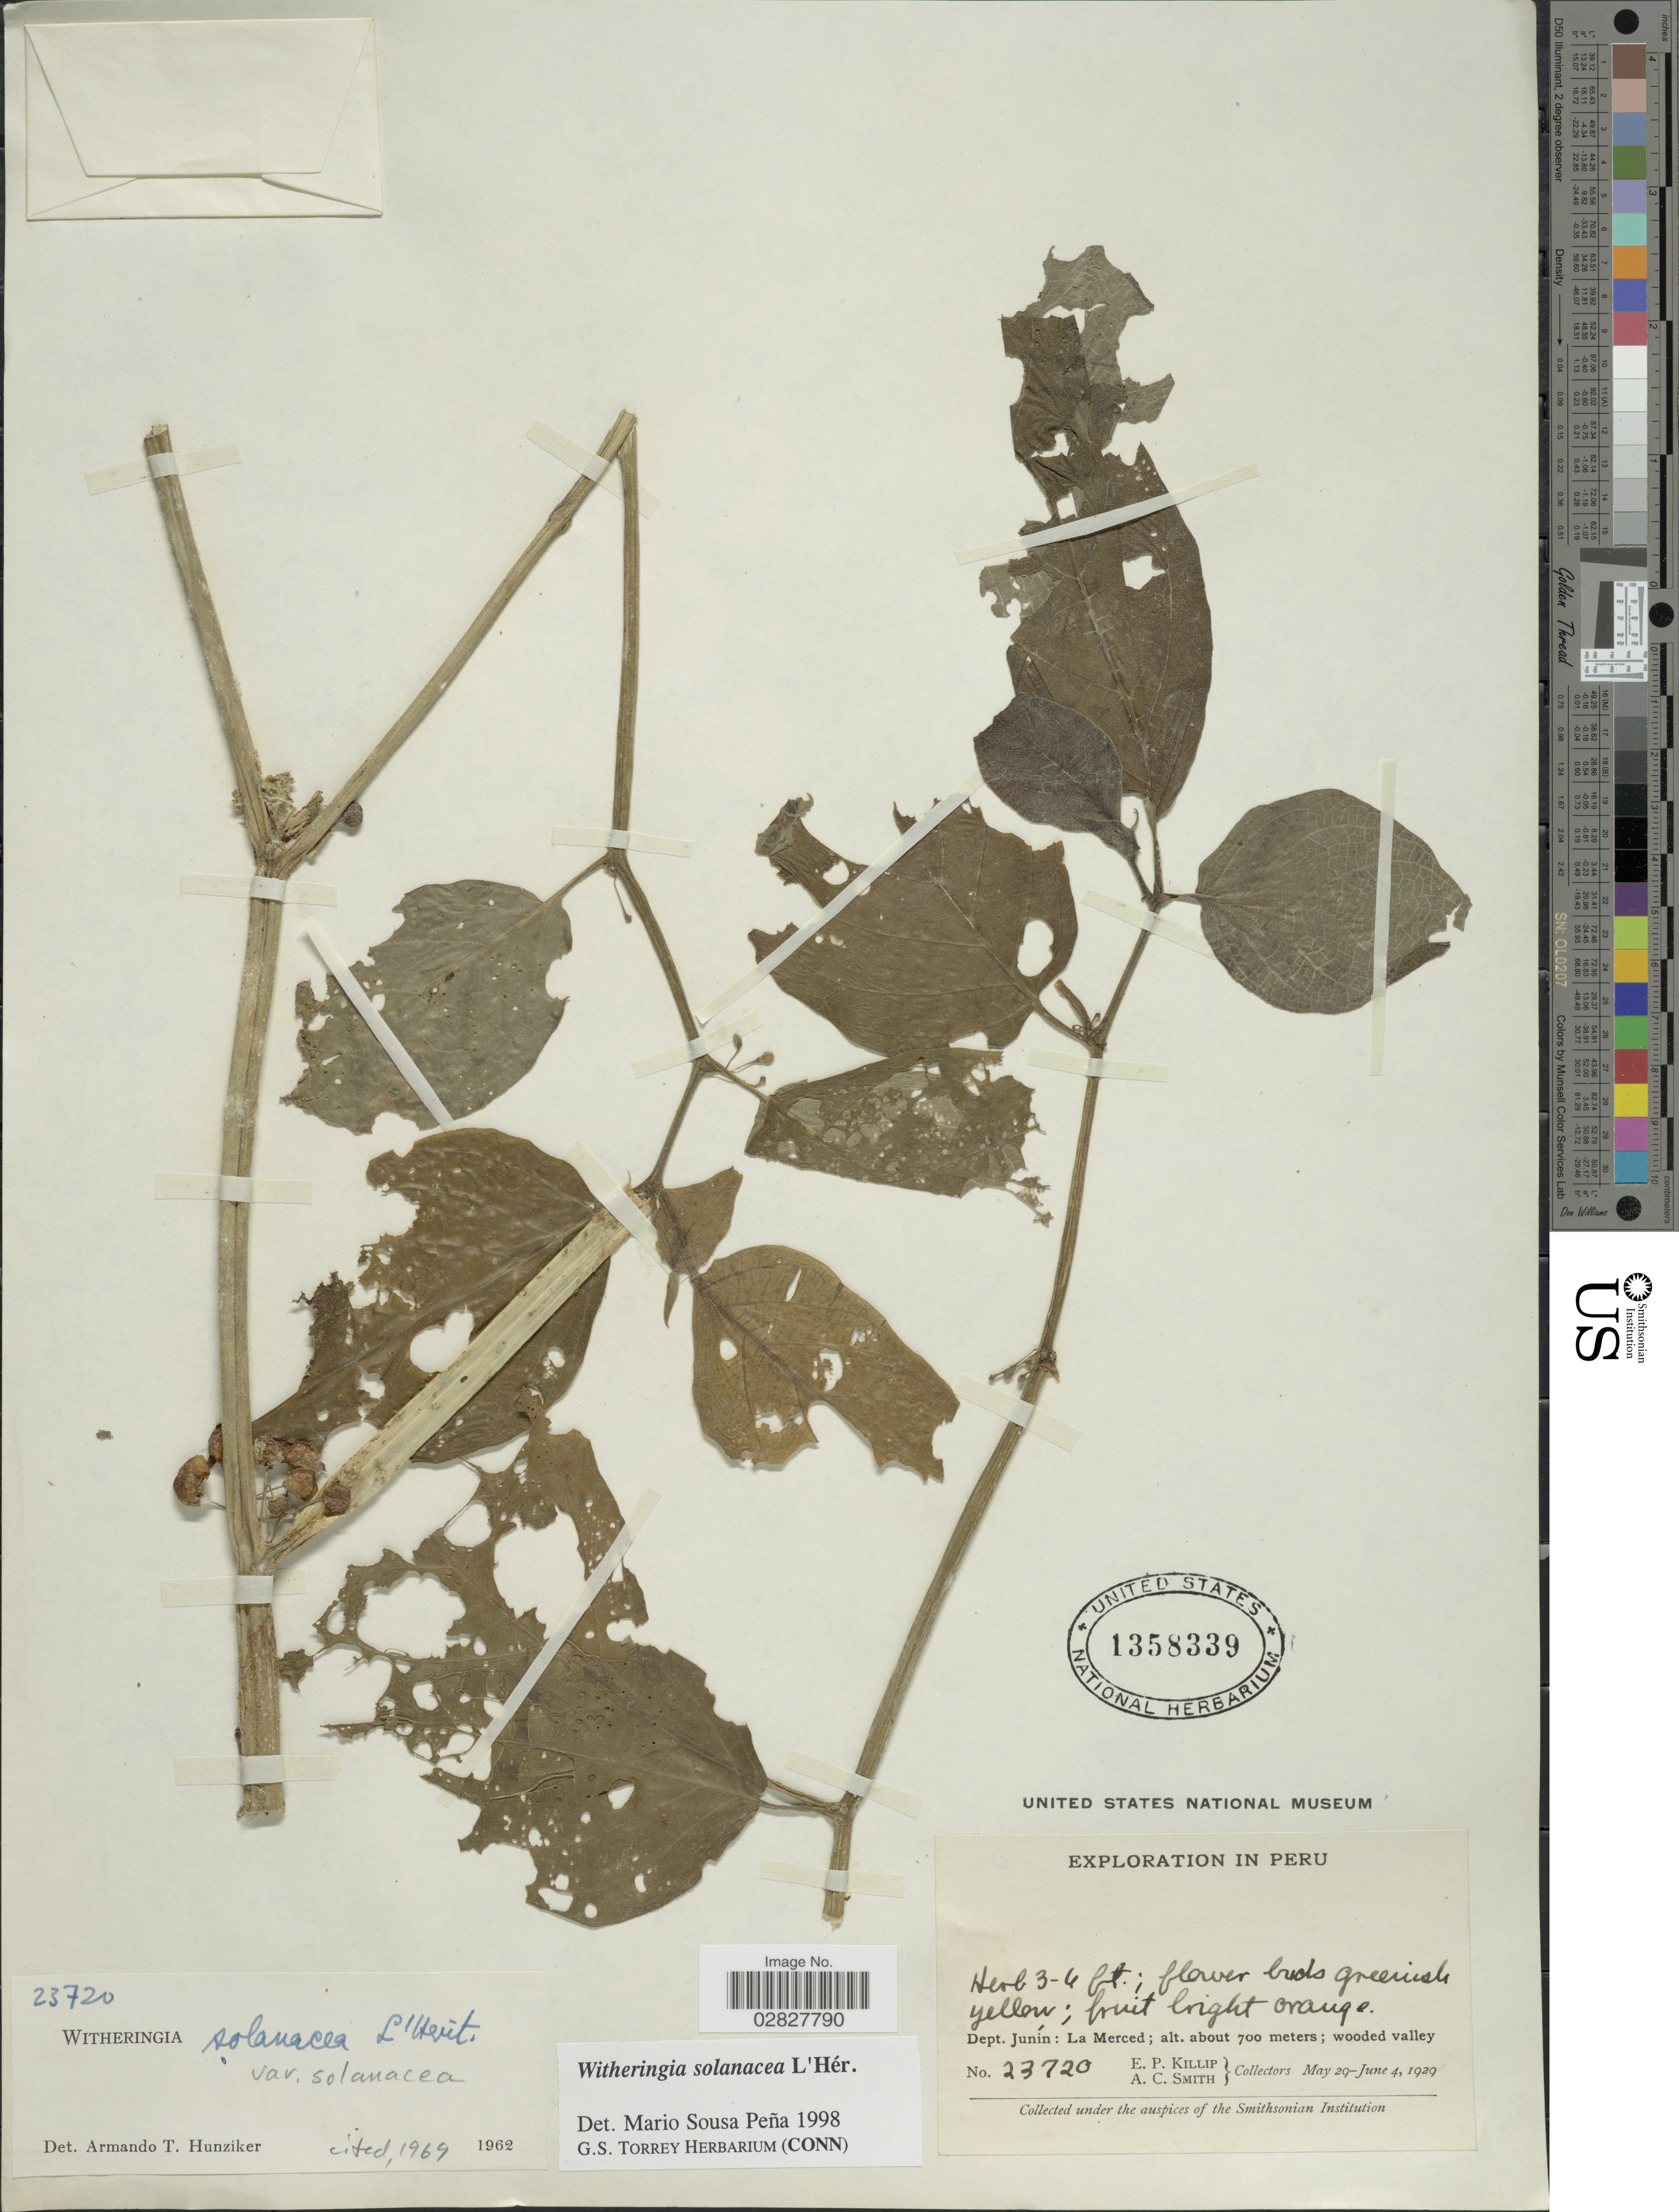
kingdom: Plantae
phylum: Tracheophyta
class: Magnoliopsida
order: Solanales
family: Solanaceae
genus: Witheringia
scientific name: Witheringia solanacea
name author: L'Hér.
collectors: E. P. Killip & A. C. Smith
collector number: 23720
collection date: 1929-05-29/1929-06-04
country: Peru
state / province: Junín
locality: Dept. Junín: La Merced.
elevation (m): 700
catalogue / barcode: US 1358339